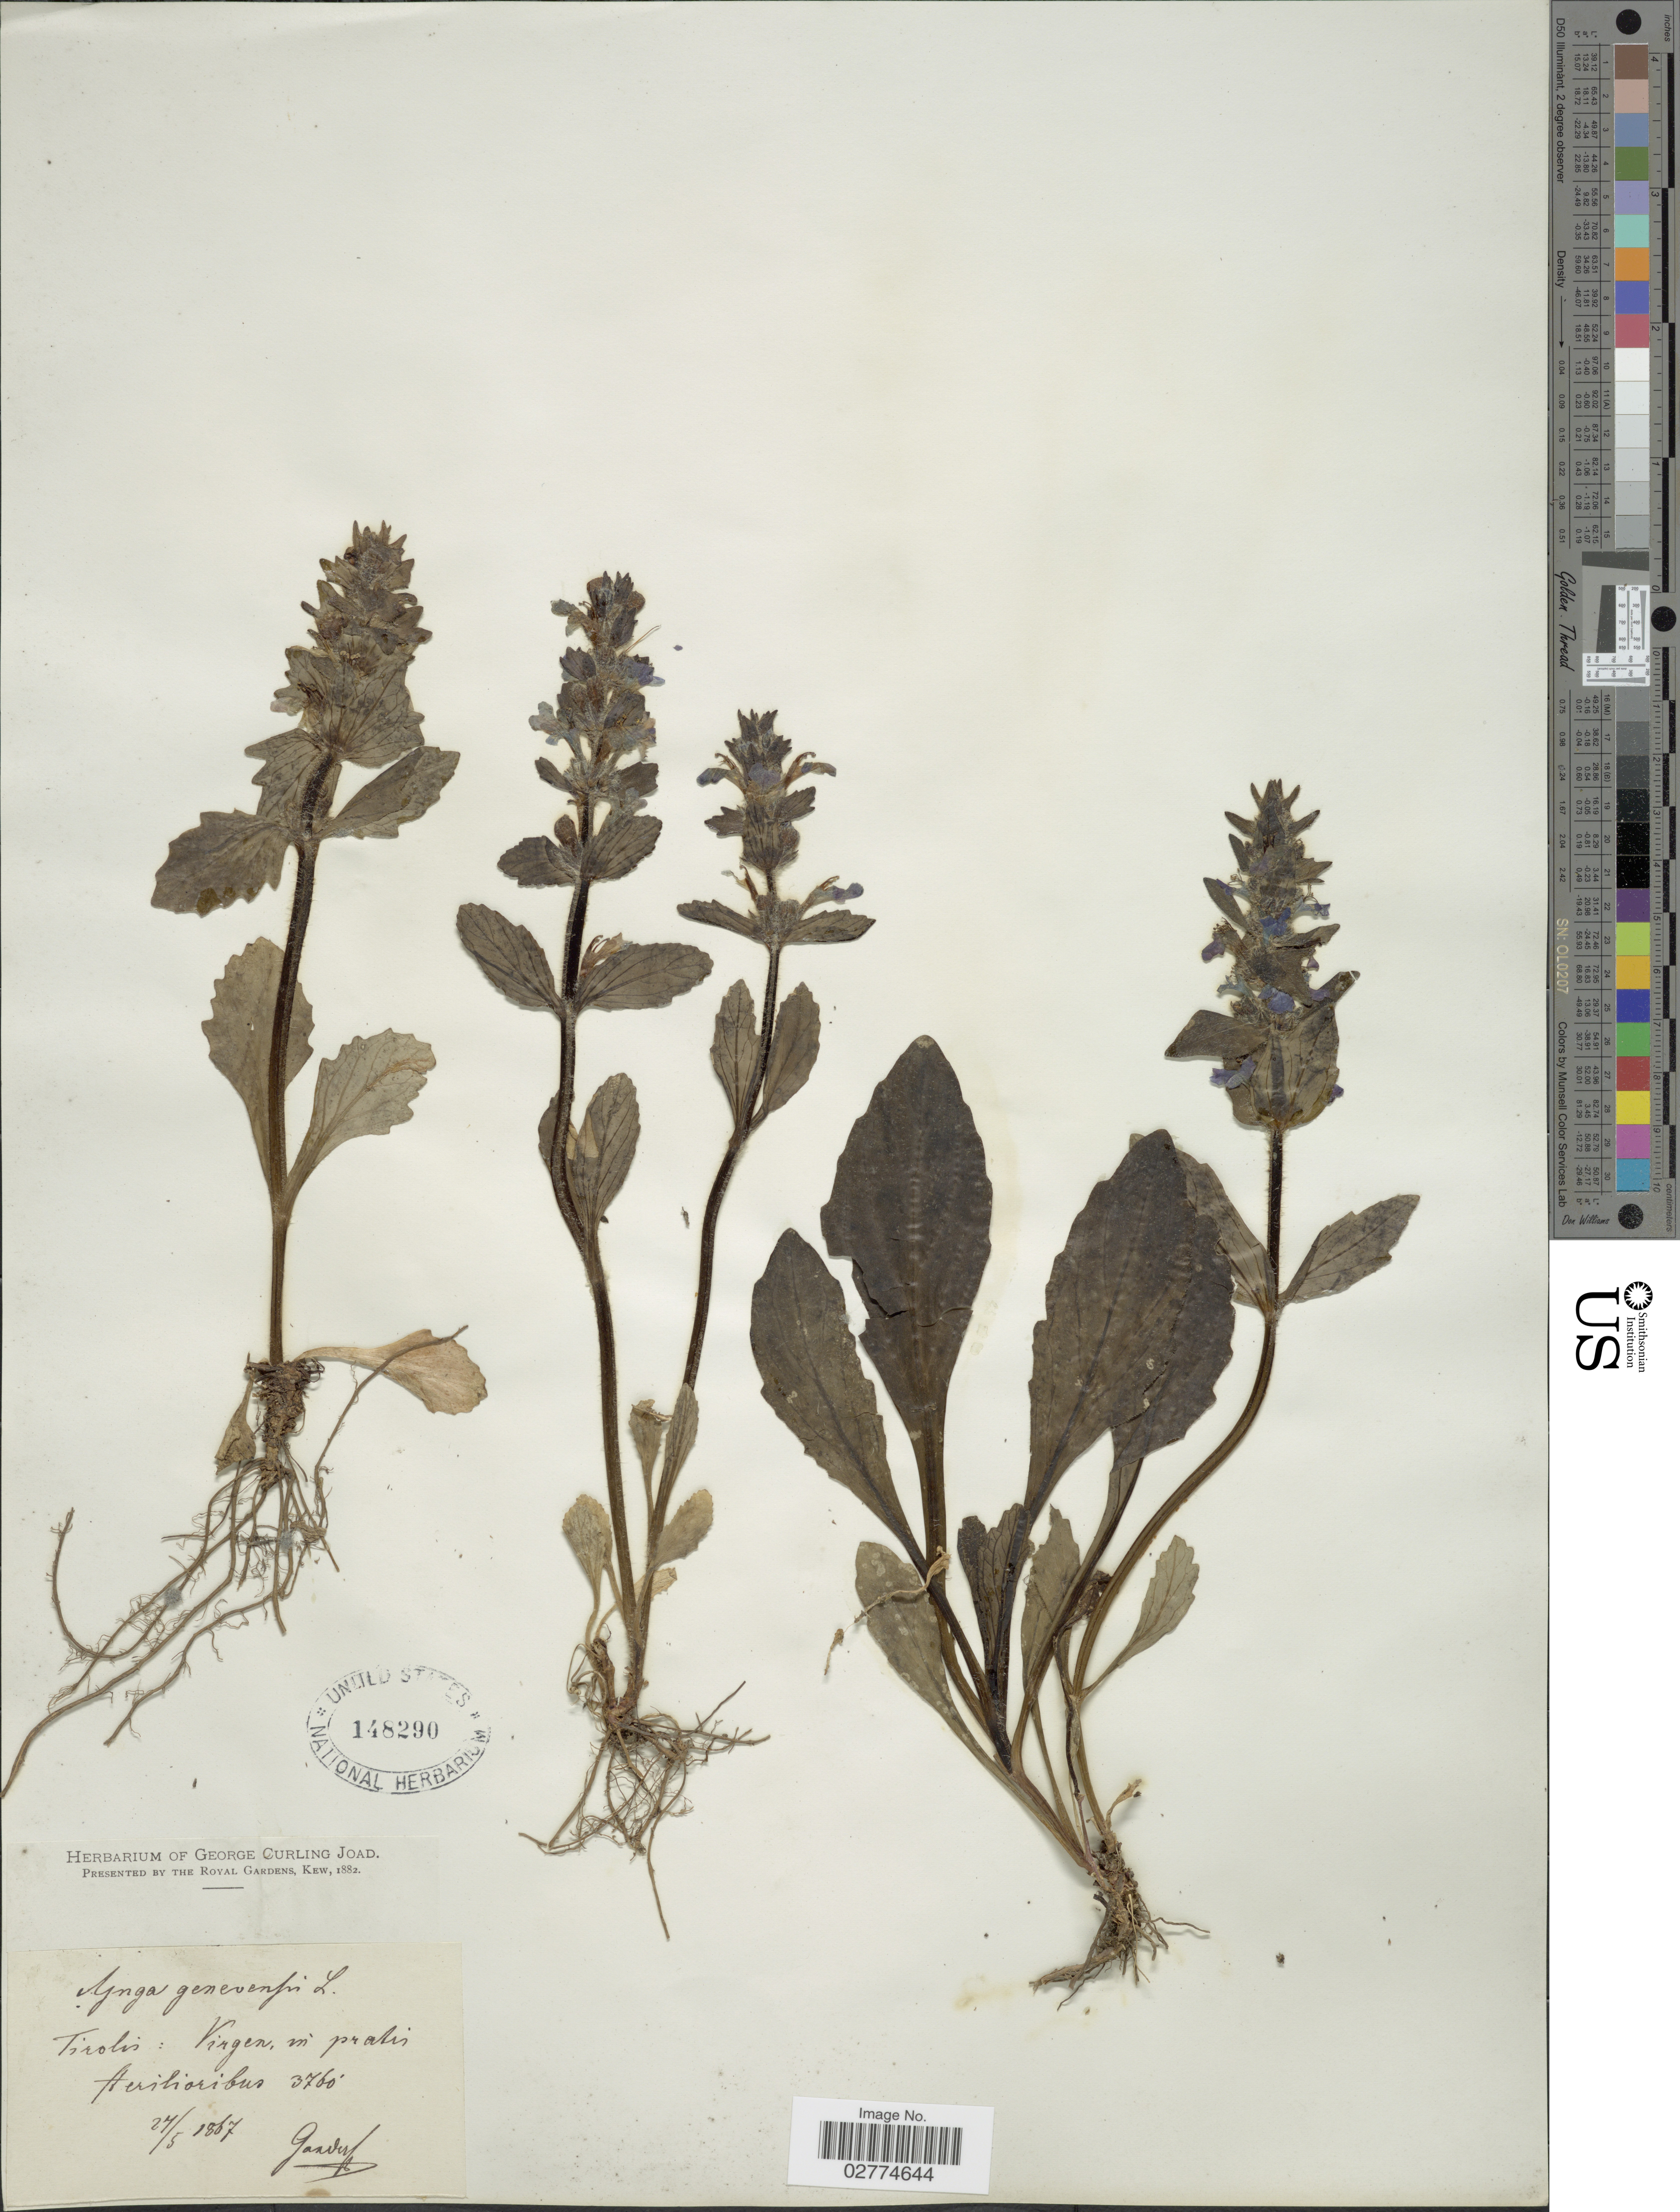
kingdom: Plantae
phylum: Tracheophyta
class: Magnoliopsida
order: Lamiales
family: Lamiaceae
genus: Ajuga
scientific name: Ajuga genevensis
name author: L.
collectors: F. Ganders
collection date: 1867-05-27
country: Austria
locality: Tirolis: Virgen in pratis Herilioribus.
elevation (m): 1146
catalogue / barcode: US 148290